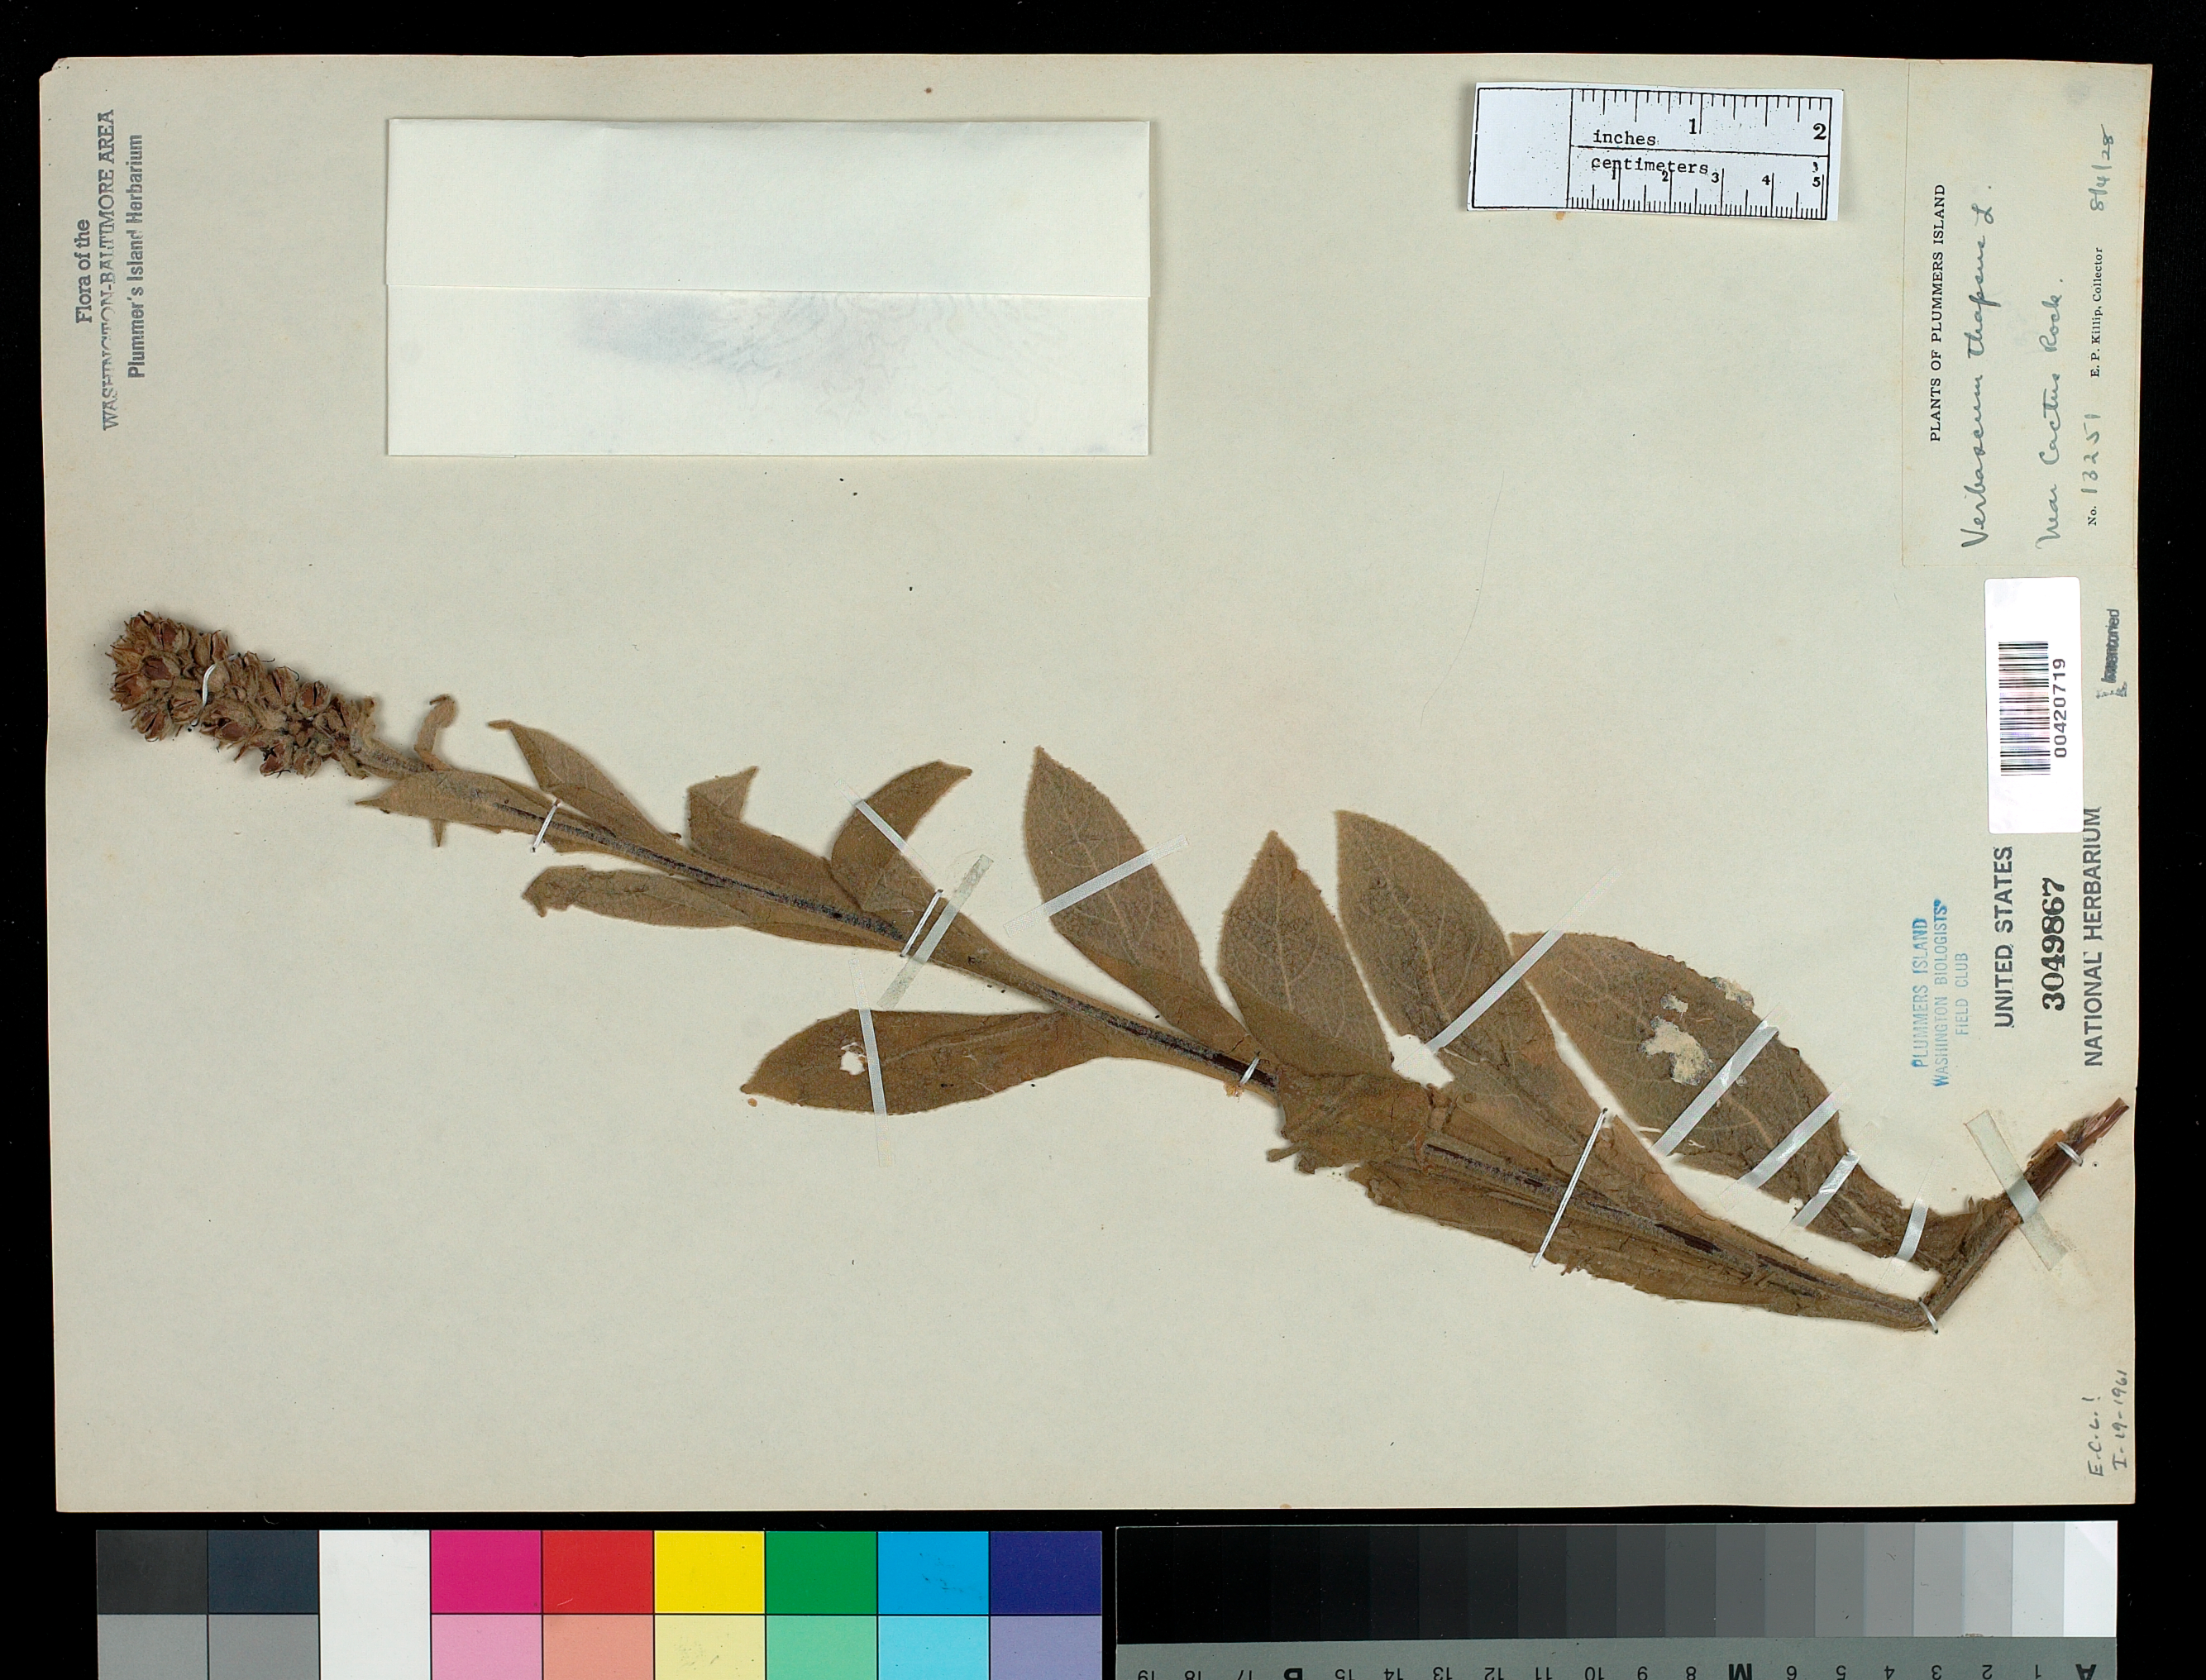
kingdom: Plantae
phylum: Tracheophyta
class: Magnoliopsida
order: Lamiales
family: Scrophulariaceae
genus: Verbascum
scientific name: Verbascum thapsus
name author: L.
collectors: E. P. Killip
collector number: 13251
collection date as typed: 04 Aug 1928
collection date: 1928-08-04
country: United States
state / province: Maryland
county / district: Montgomery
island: Plummers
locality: Plummer's Island; near Cactus Rock C. & O. Canal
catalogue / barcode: US 3049867